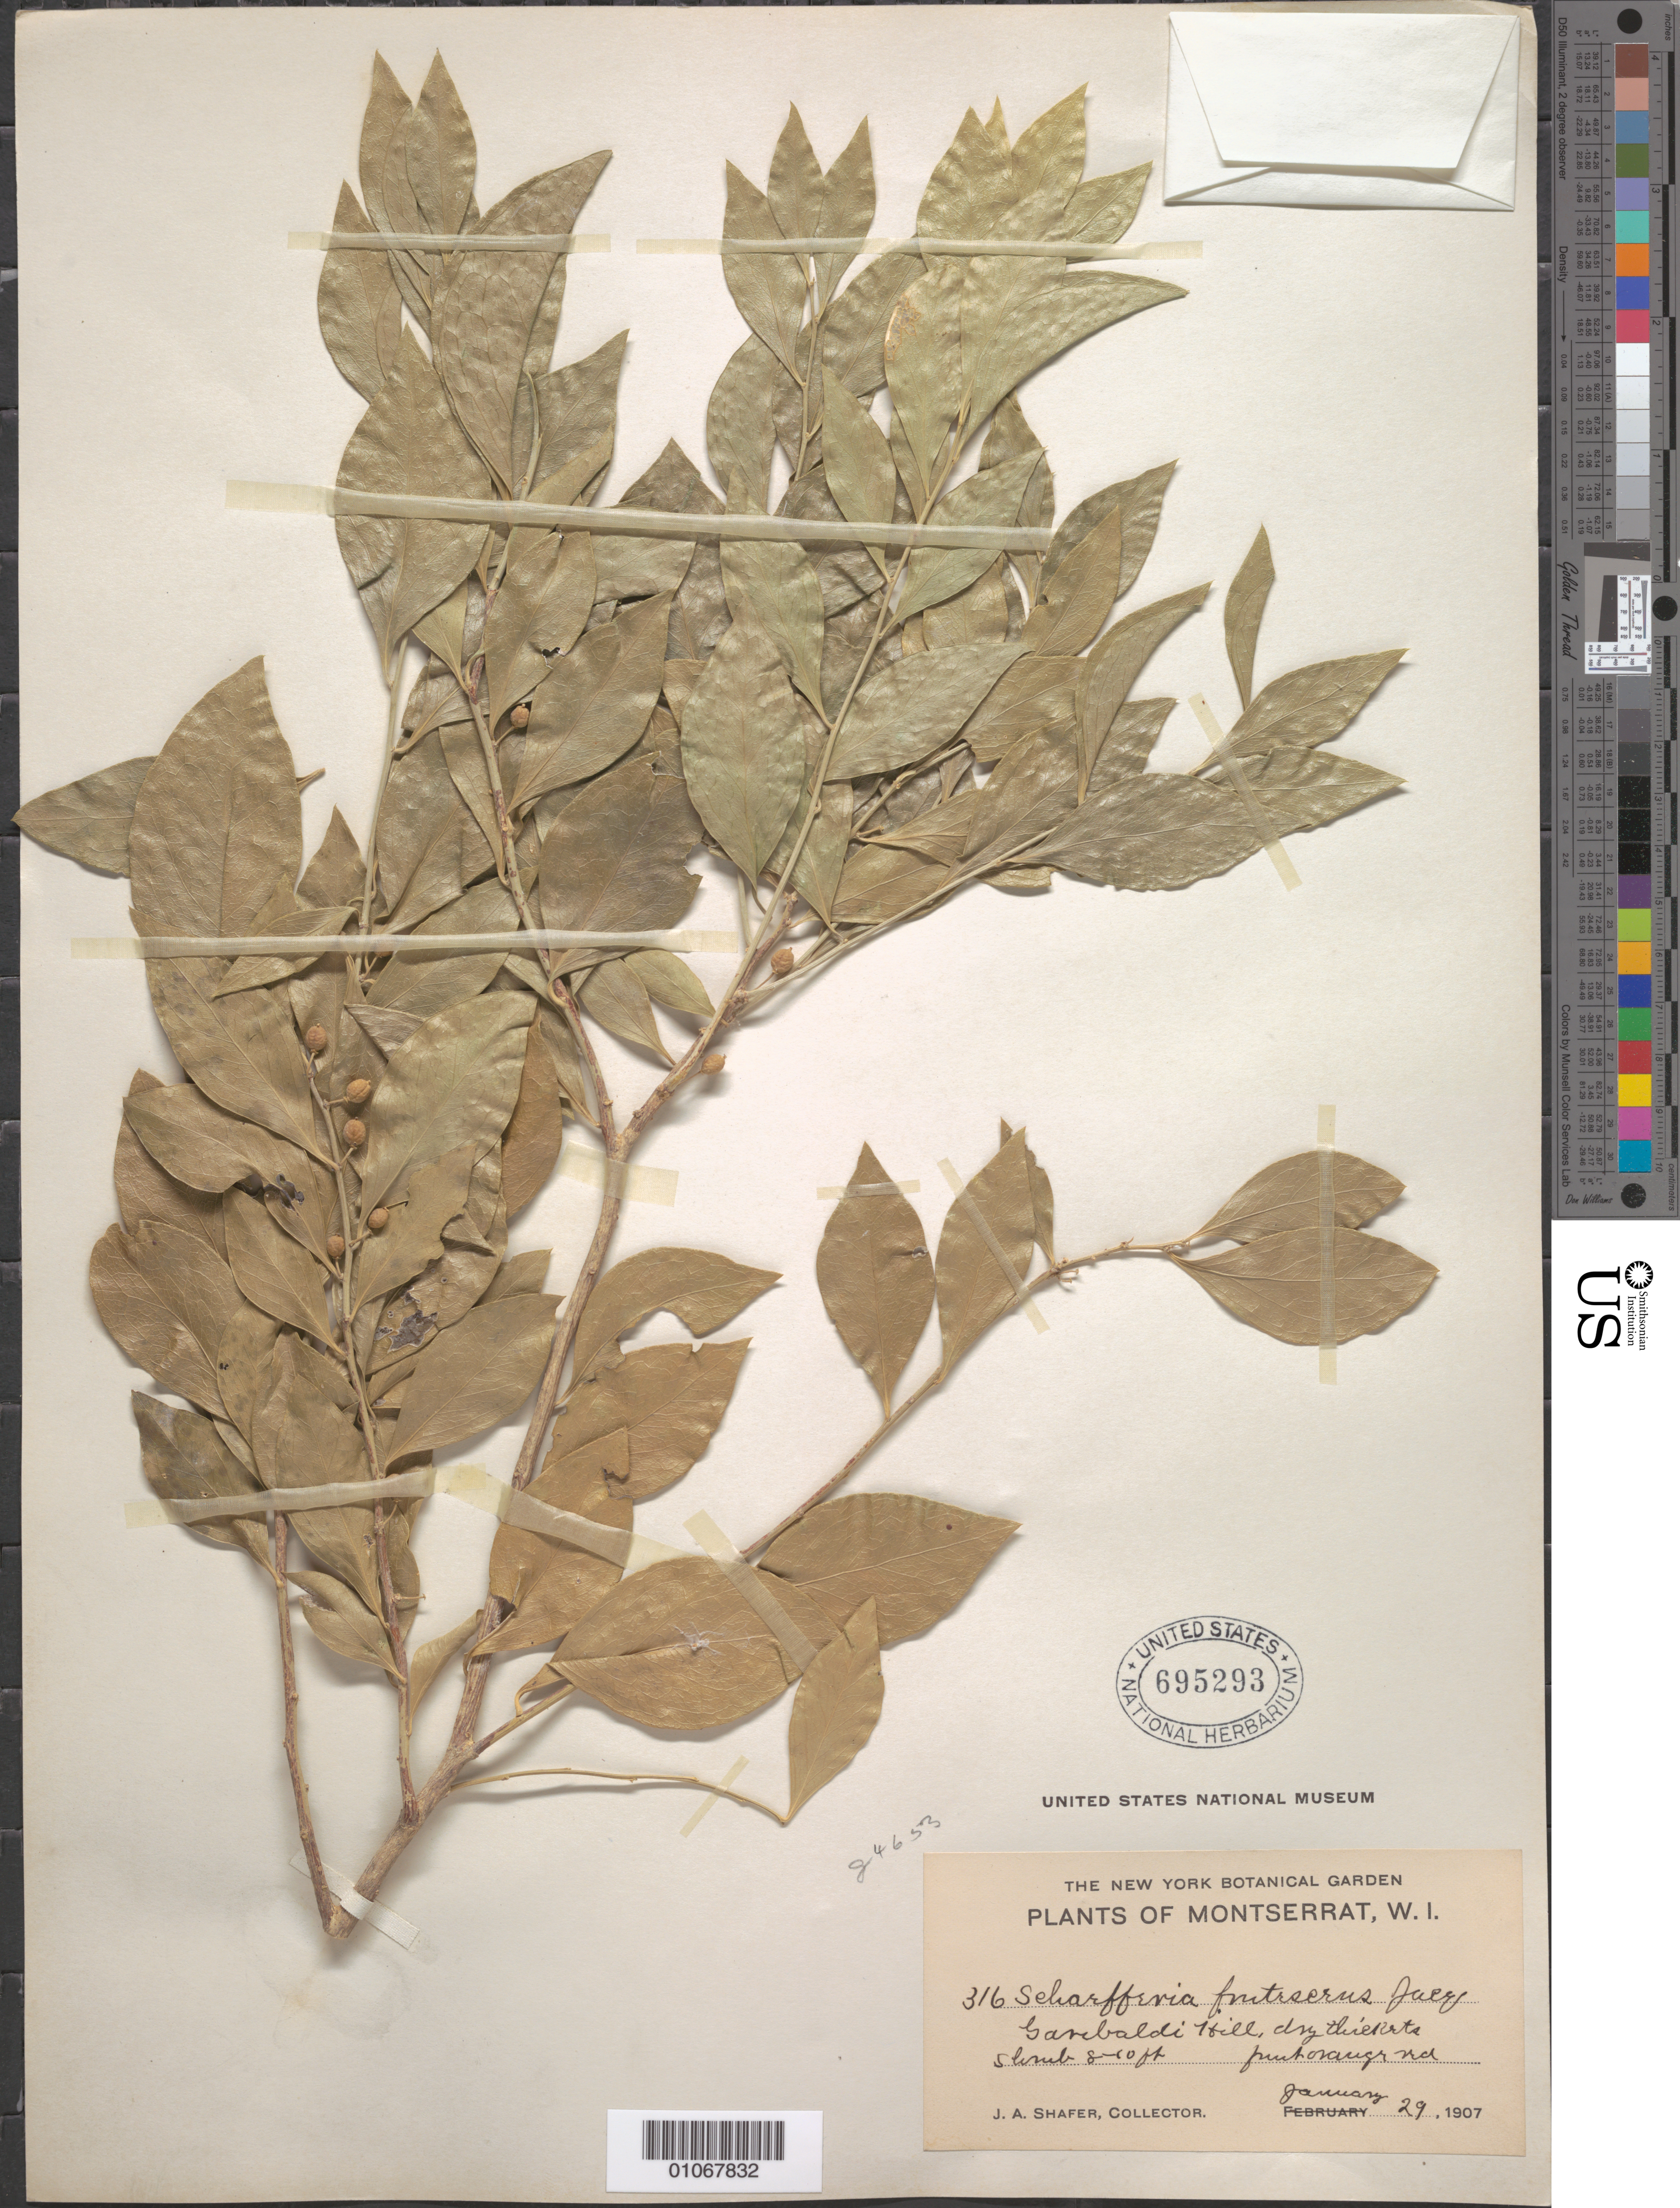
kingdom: Plantae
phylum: Tracheophyta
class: Magnoliopsida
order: Celastrales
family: Celastraceae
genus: Schaefferia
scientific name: Schaefferia frutescens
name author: Jacq.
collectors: J. A. Shafer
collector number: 316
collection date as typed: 29 Jan 1907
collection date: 1907-01-29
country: Montserrat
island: Montserrat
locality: Ganebaldi hill, dry thickets.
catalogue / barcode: US 695293